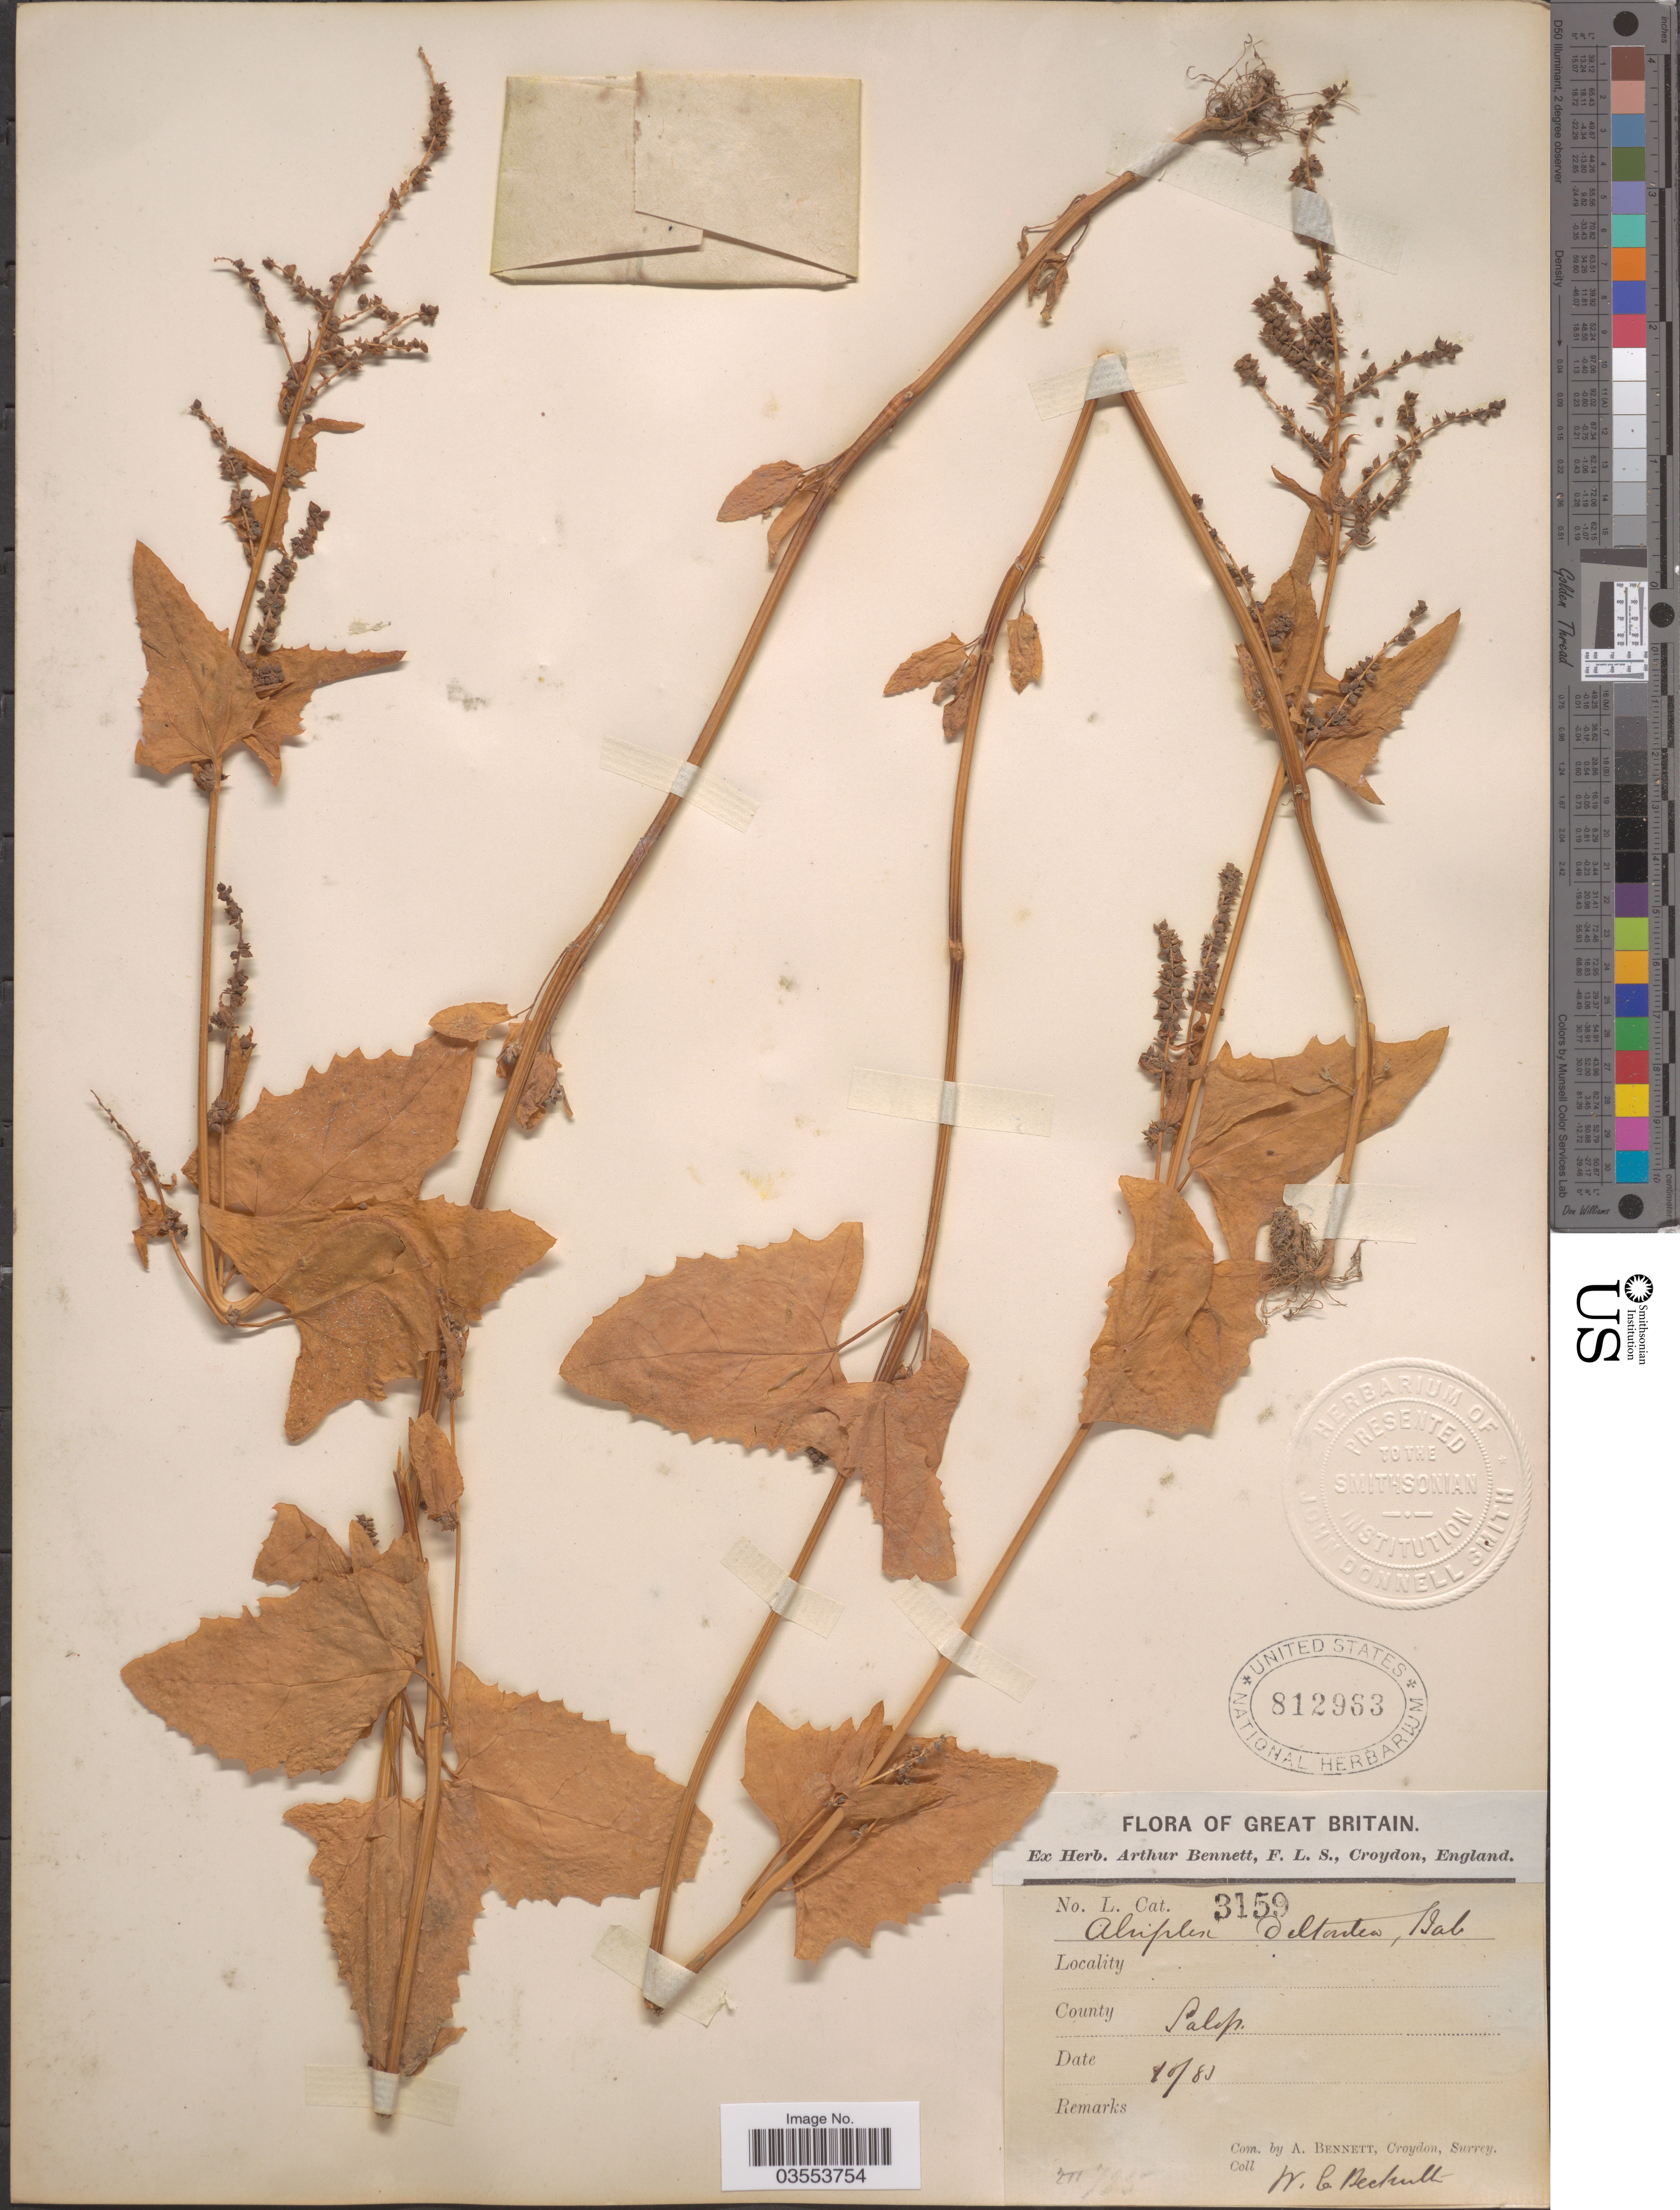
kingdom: Plantae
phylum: Tracheophyta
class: Magnoliopsida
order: Caryophyllales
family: Amaranthaceae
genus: Atriplex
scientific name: Atriplex deltoidea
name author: Bab.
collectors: ex herb. Arthur Bennett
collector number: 3159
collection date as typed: Transcribed d/m/y: /10/83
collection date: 1883-10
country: United Kingdom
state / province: England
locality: Great Britain. County Salop (Shropshire)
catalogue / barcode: US 812963